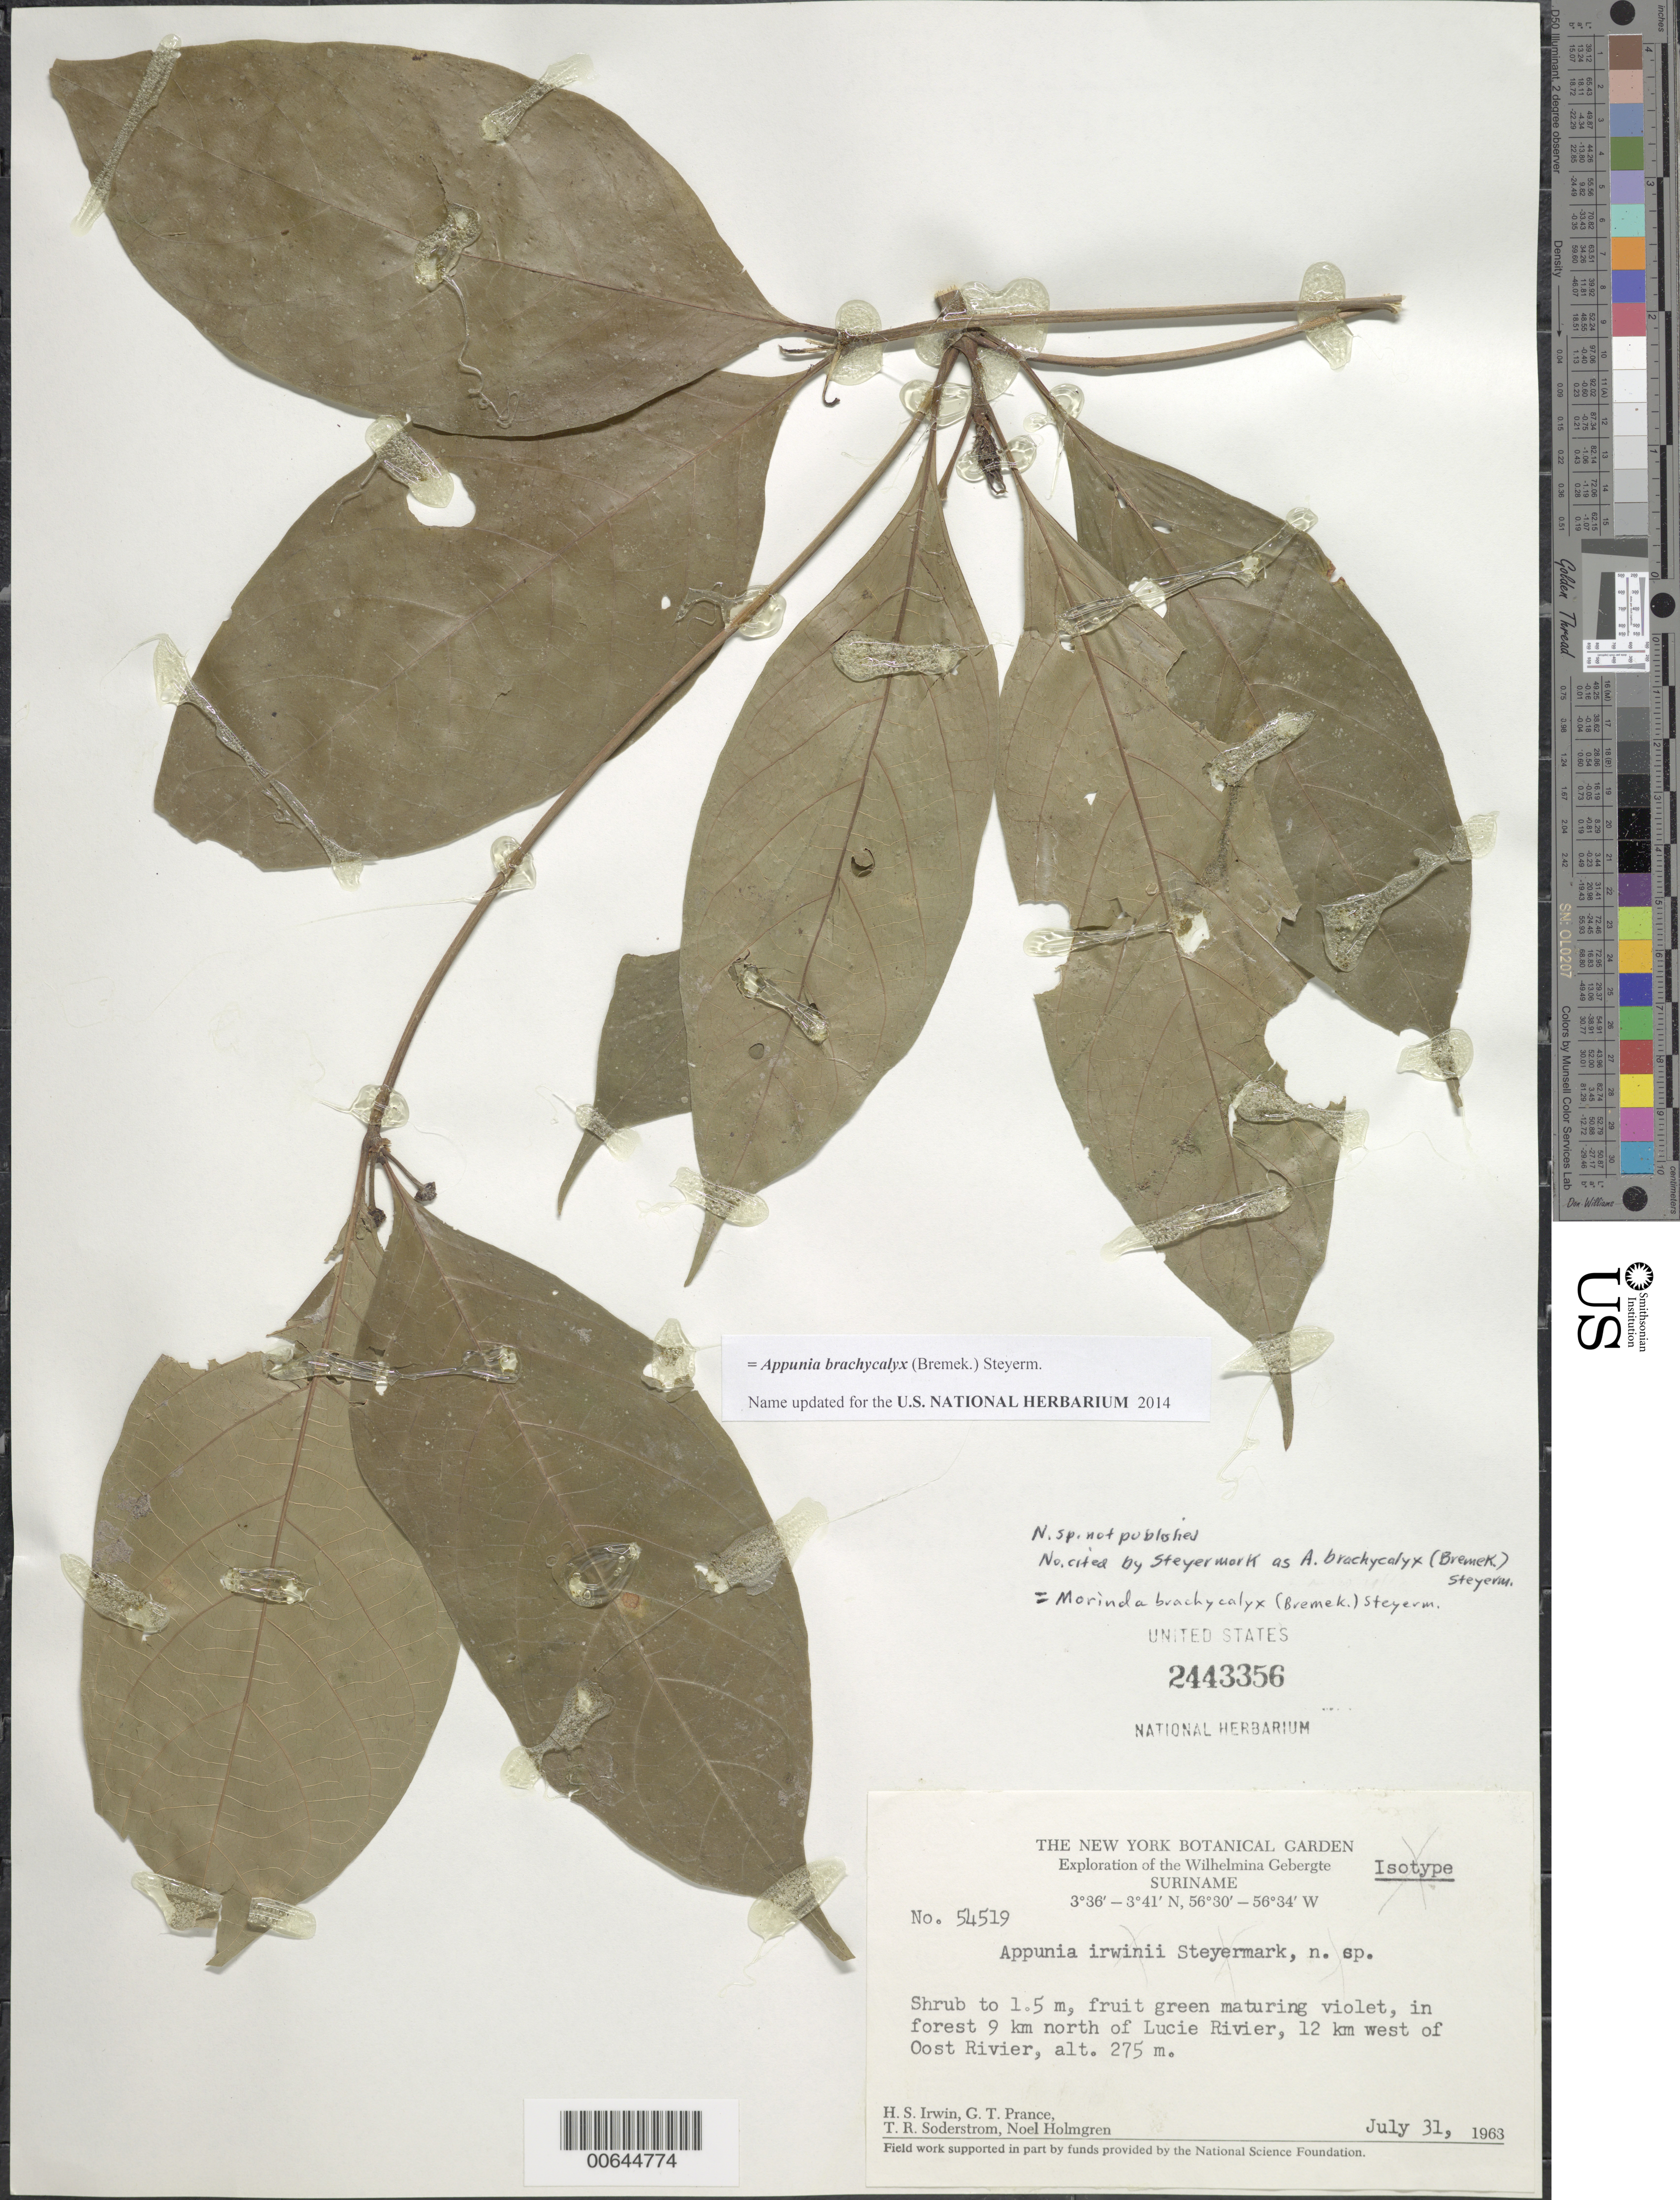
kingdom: Plantae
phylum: Tracheophyta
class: Magnoliopsida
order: Gentianales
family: Rubiaceae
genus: Appunia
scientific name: Appunia brachycalyx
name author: (Bremek.) Steyerm.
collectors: H. Irwin, G. T. Prance, T. R. Soderstrom & N. H. Holmgren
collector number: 54519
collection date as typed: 31-Jul-63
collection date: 1963-07-31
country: Suriname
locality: Lucie R., 9 km N of and 12 km W of Oost R., Wilhelmina Gebergte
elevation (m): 275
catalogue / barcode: US 2443356